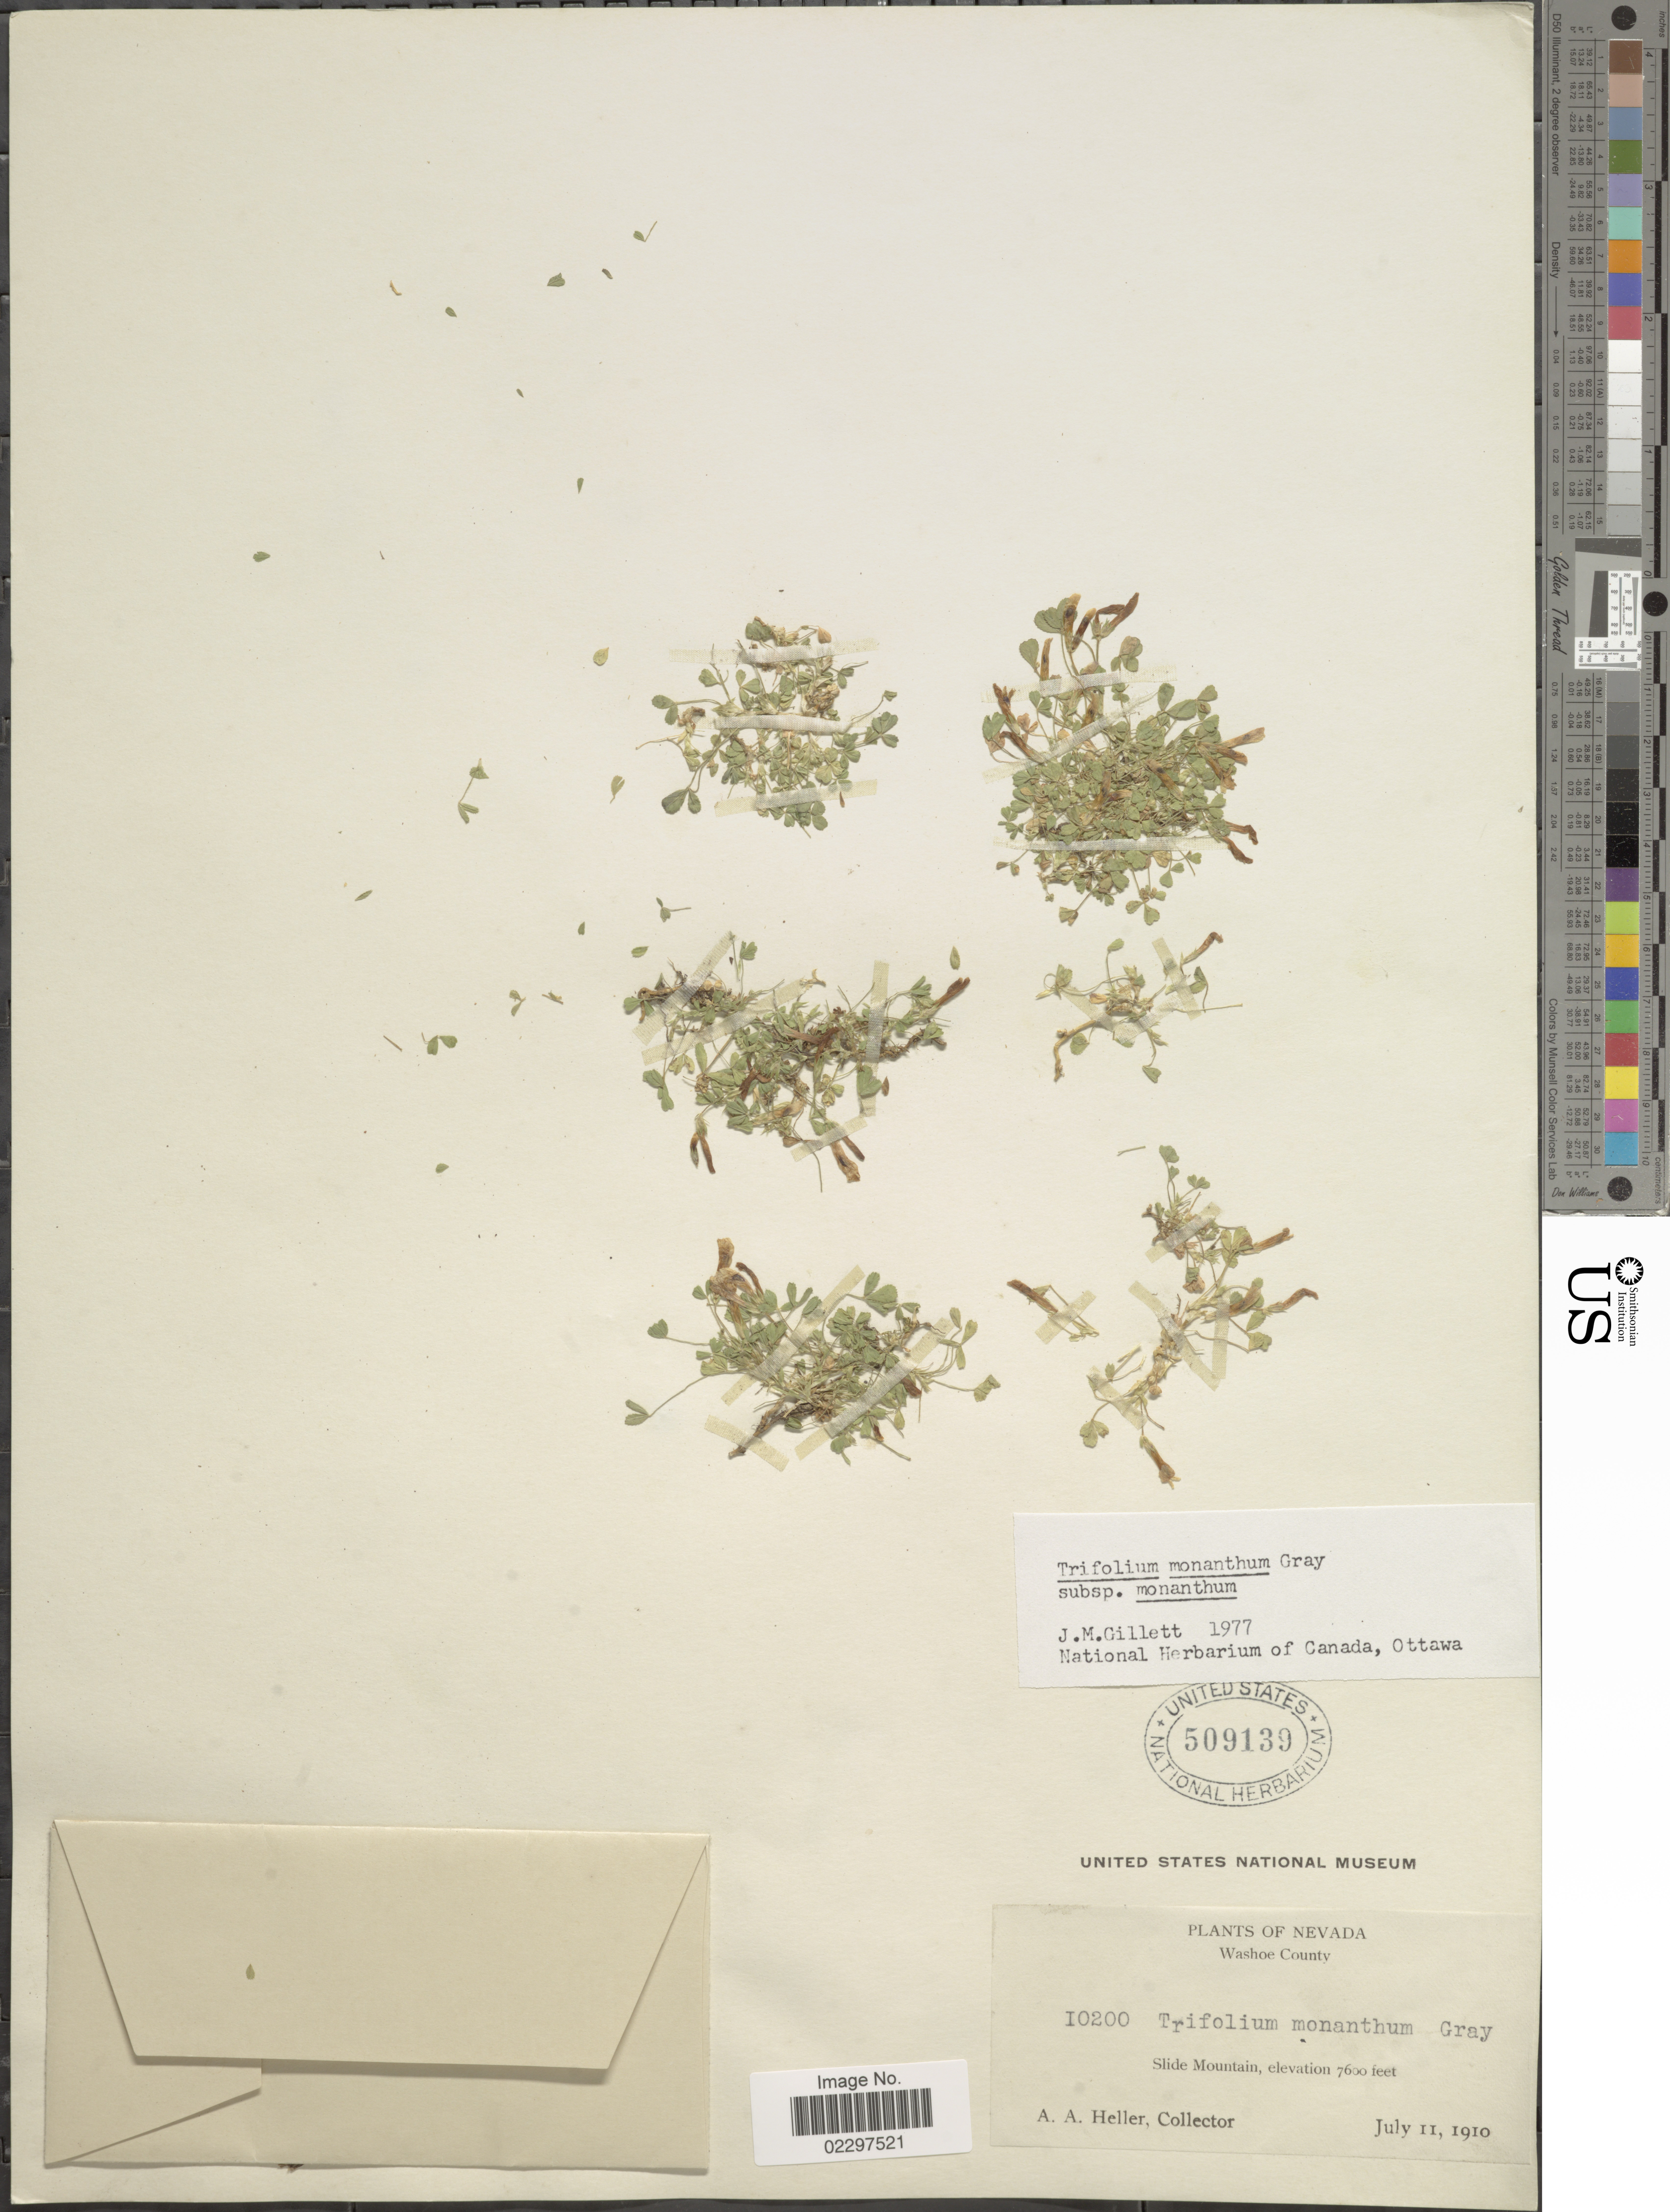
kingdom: Plantae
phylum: Tracheophyta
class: Magnoliopsida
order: Fabales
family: Fabaceae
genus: Trifolium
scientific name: Trifolium monanthum subsp. monanthum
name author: A. Gray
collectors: A. A. Heller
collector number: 10200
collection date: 1910-07-11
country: United States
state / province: Nevada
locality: Washoe County. Slide Mountains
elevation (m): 2316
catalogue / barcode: US 509139